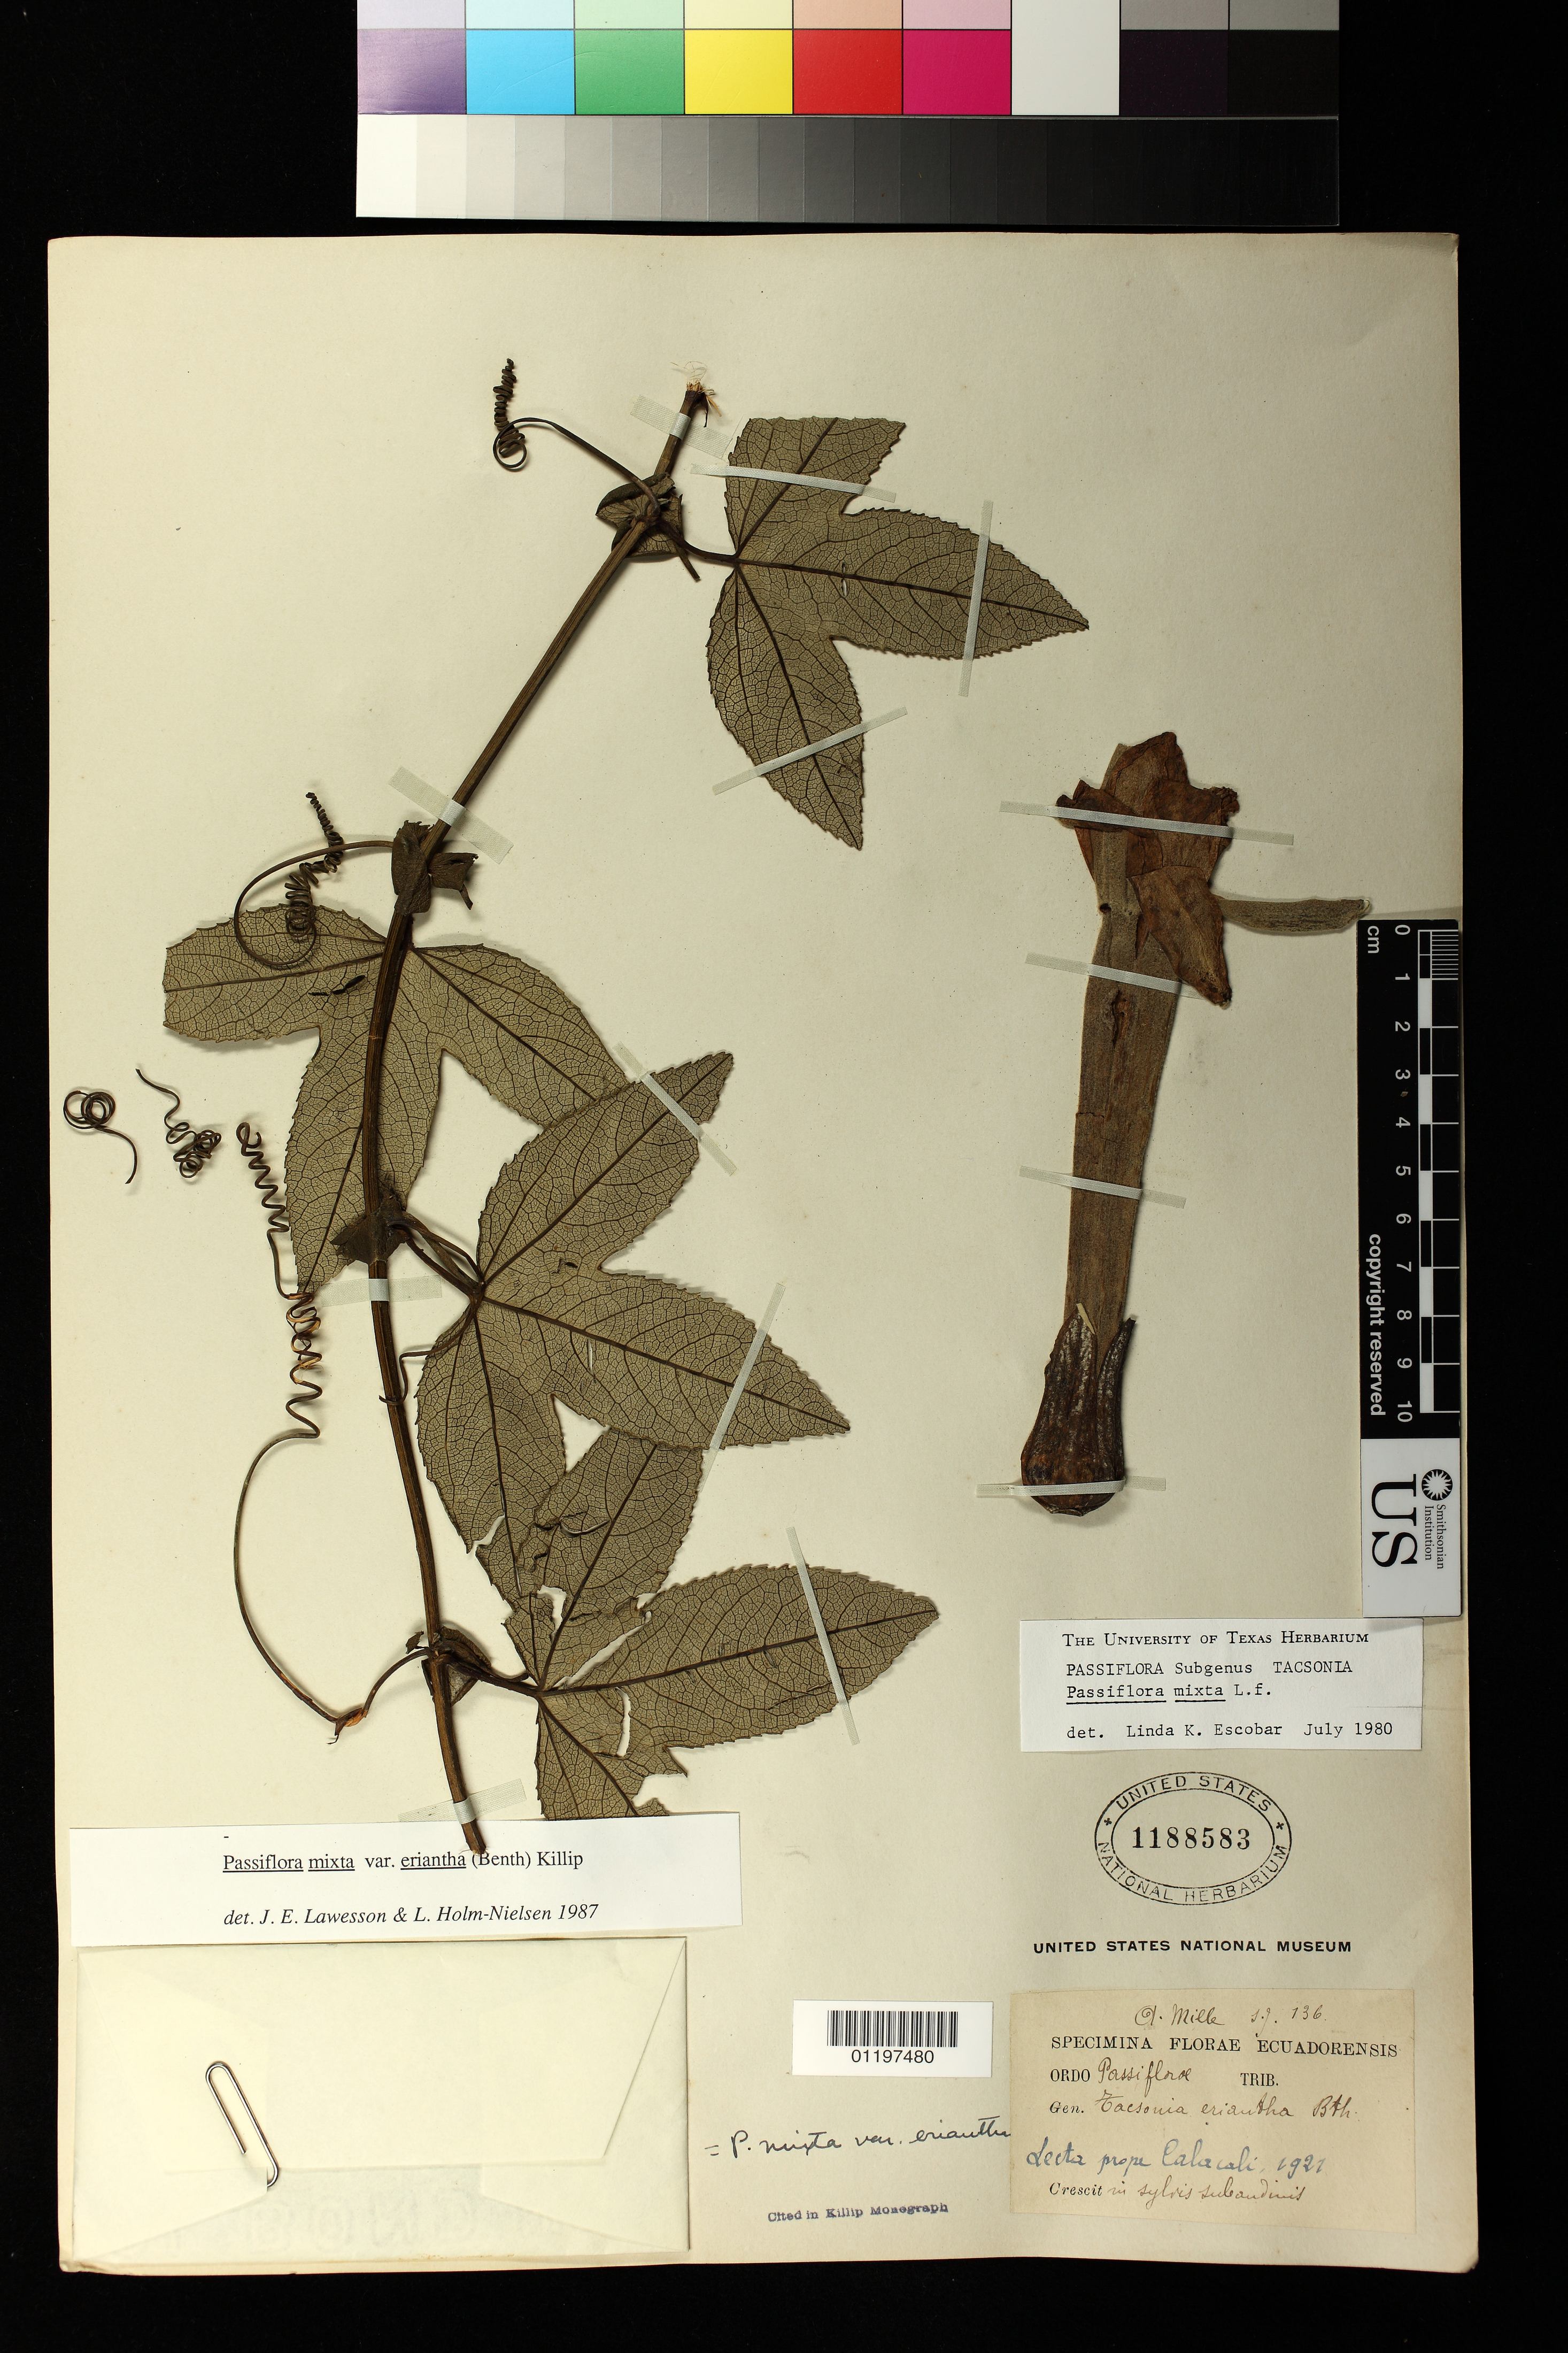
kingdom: Plantae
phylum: Tracheophyta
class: Magnoliopsida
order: Malpighiales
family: Passifloraceae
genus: Passiflora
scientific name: Passiflora eriantha var. mixta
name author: (Benth.) Killip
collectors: A. Mille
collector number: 136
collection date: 1921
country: Ecuador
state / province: Pichincha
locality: prope Calacali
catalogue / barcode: US 1188583